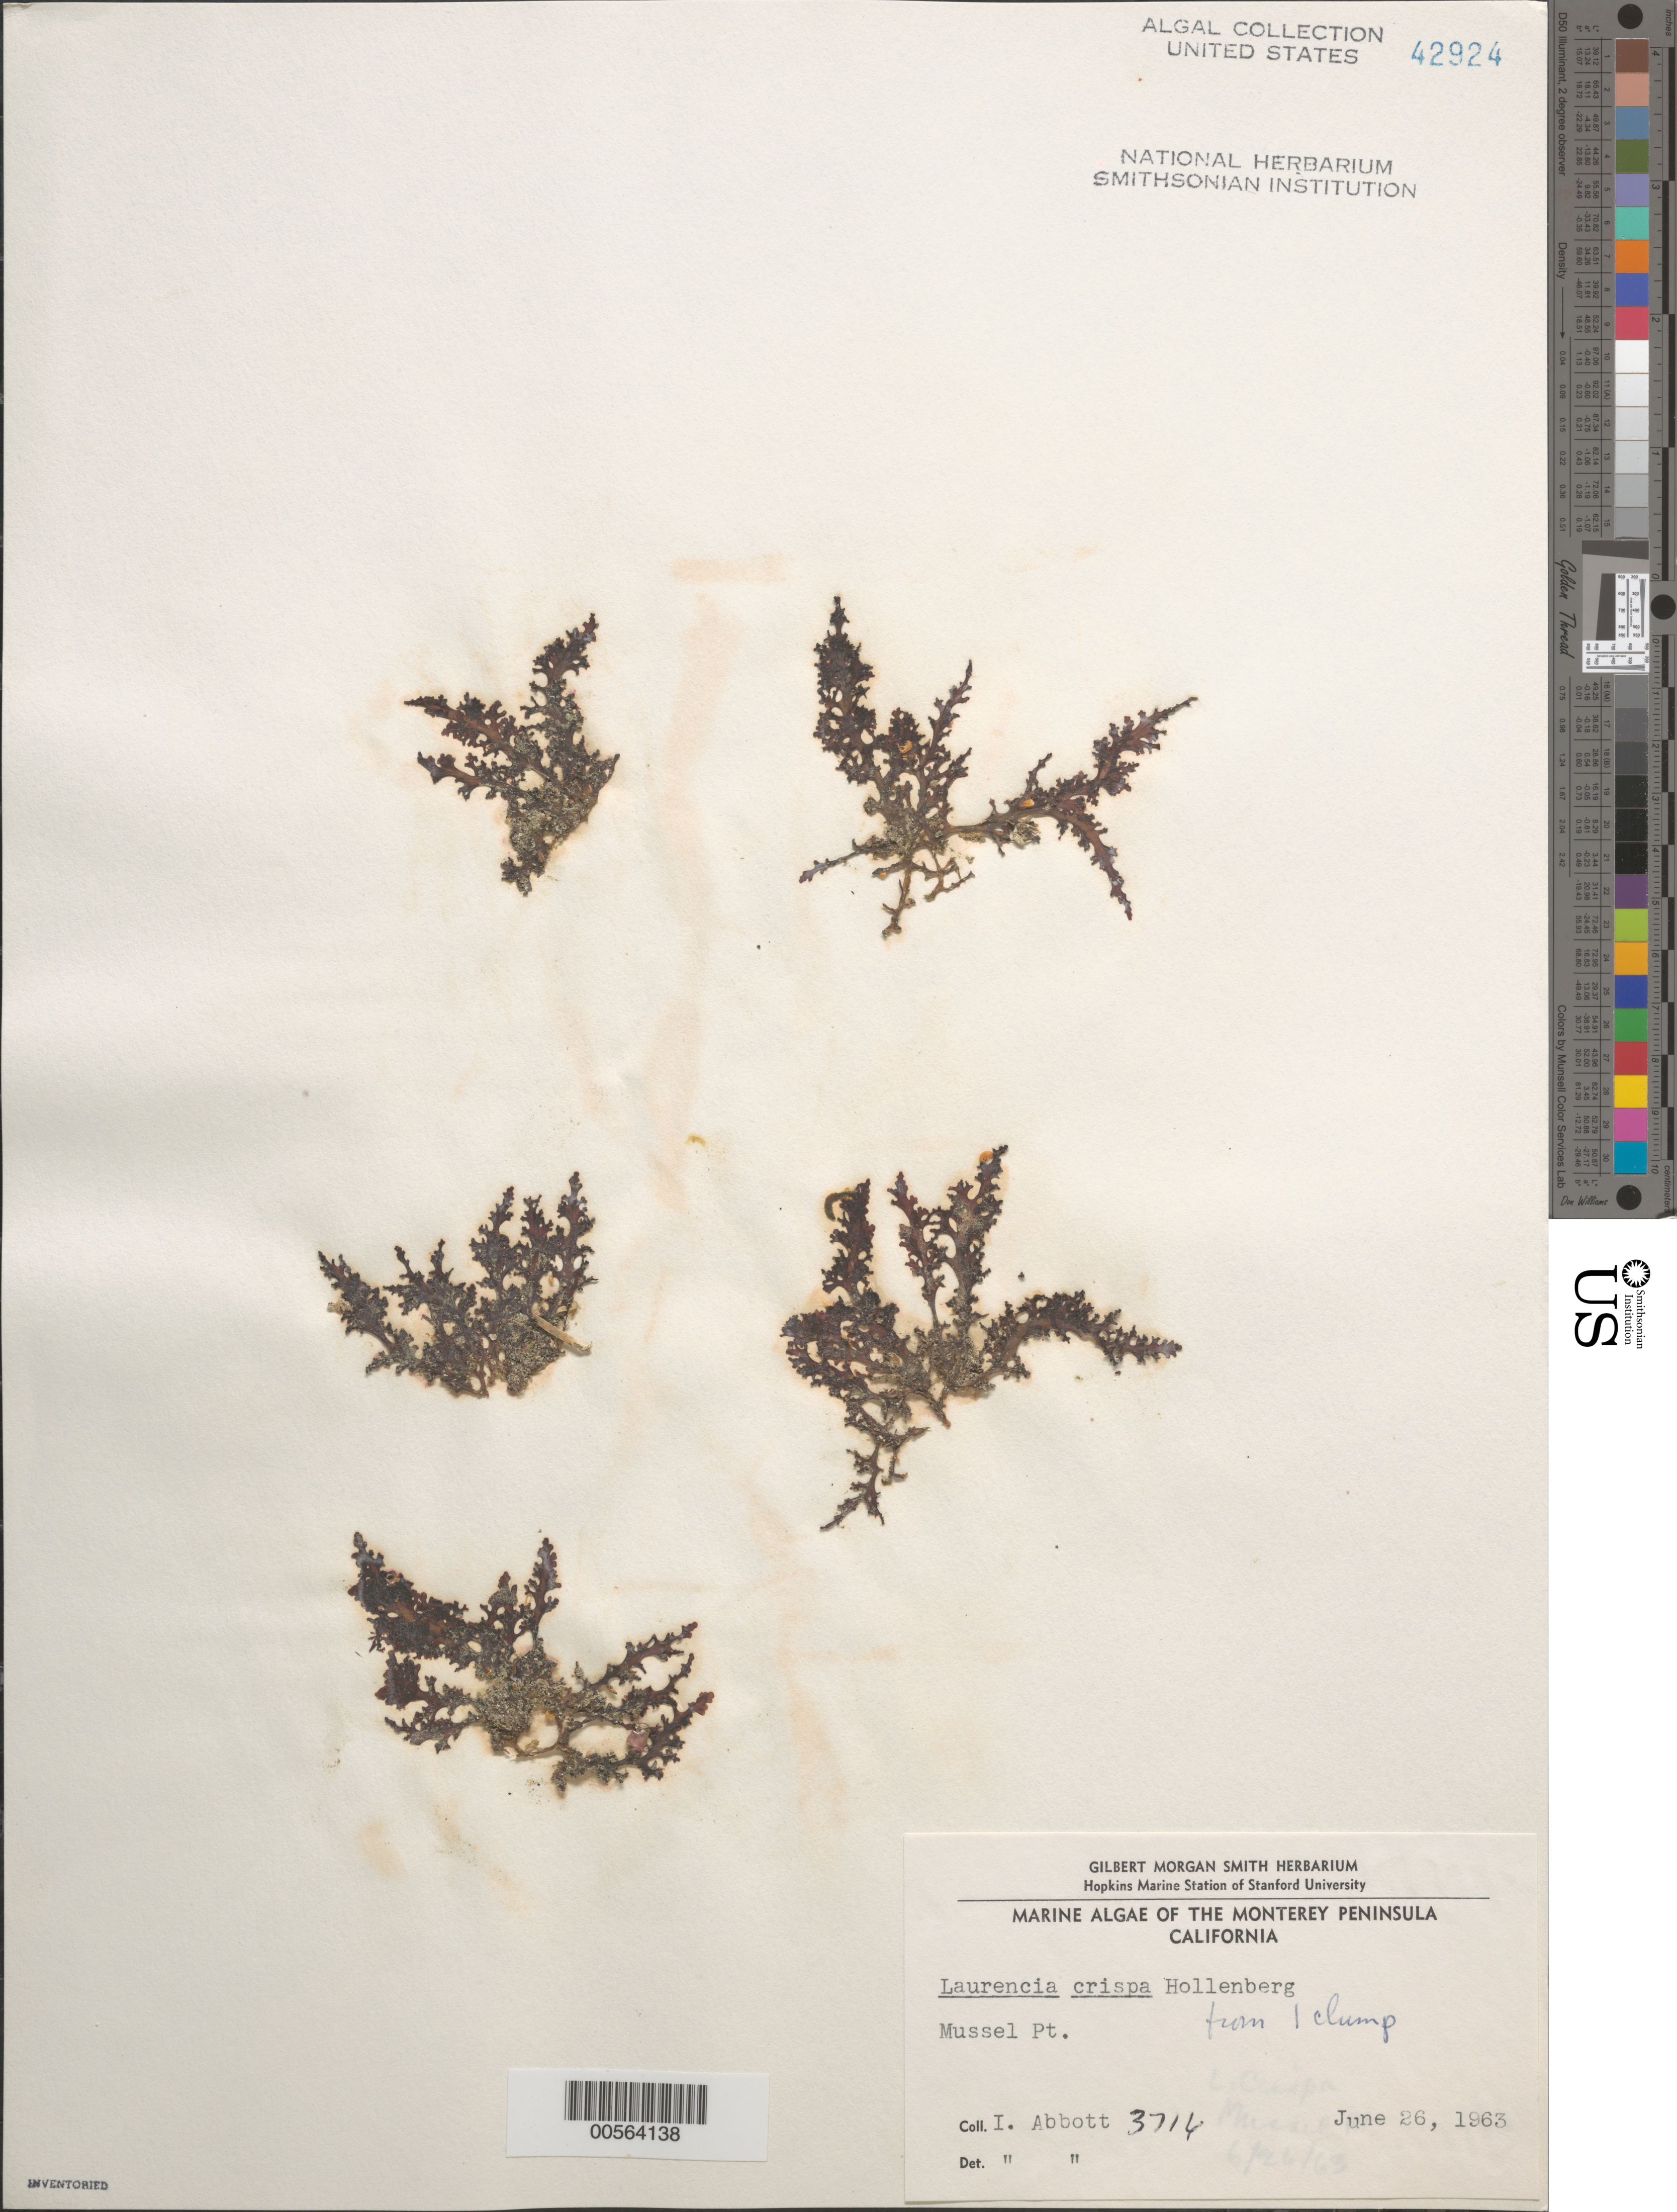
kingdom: Plantae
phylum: Rhodophyta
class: Florideophyceae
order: Ceramiales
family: Rhodomelaceae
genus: Osmundea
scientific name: Osmundea crispa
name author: (Hollenb.) K.W. Nam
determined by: Algae name updating Project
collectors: I. A. Abbott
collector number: IAA 3716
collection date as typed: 26 Jun 1963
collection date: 1963-06-26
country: United States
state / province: California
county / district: Monterey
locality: Mussel Point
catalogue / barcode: US 42924